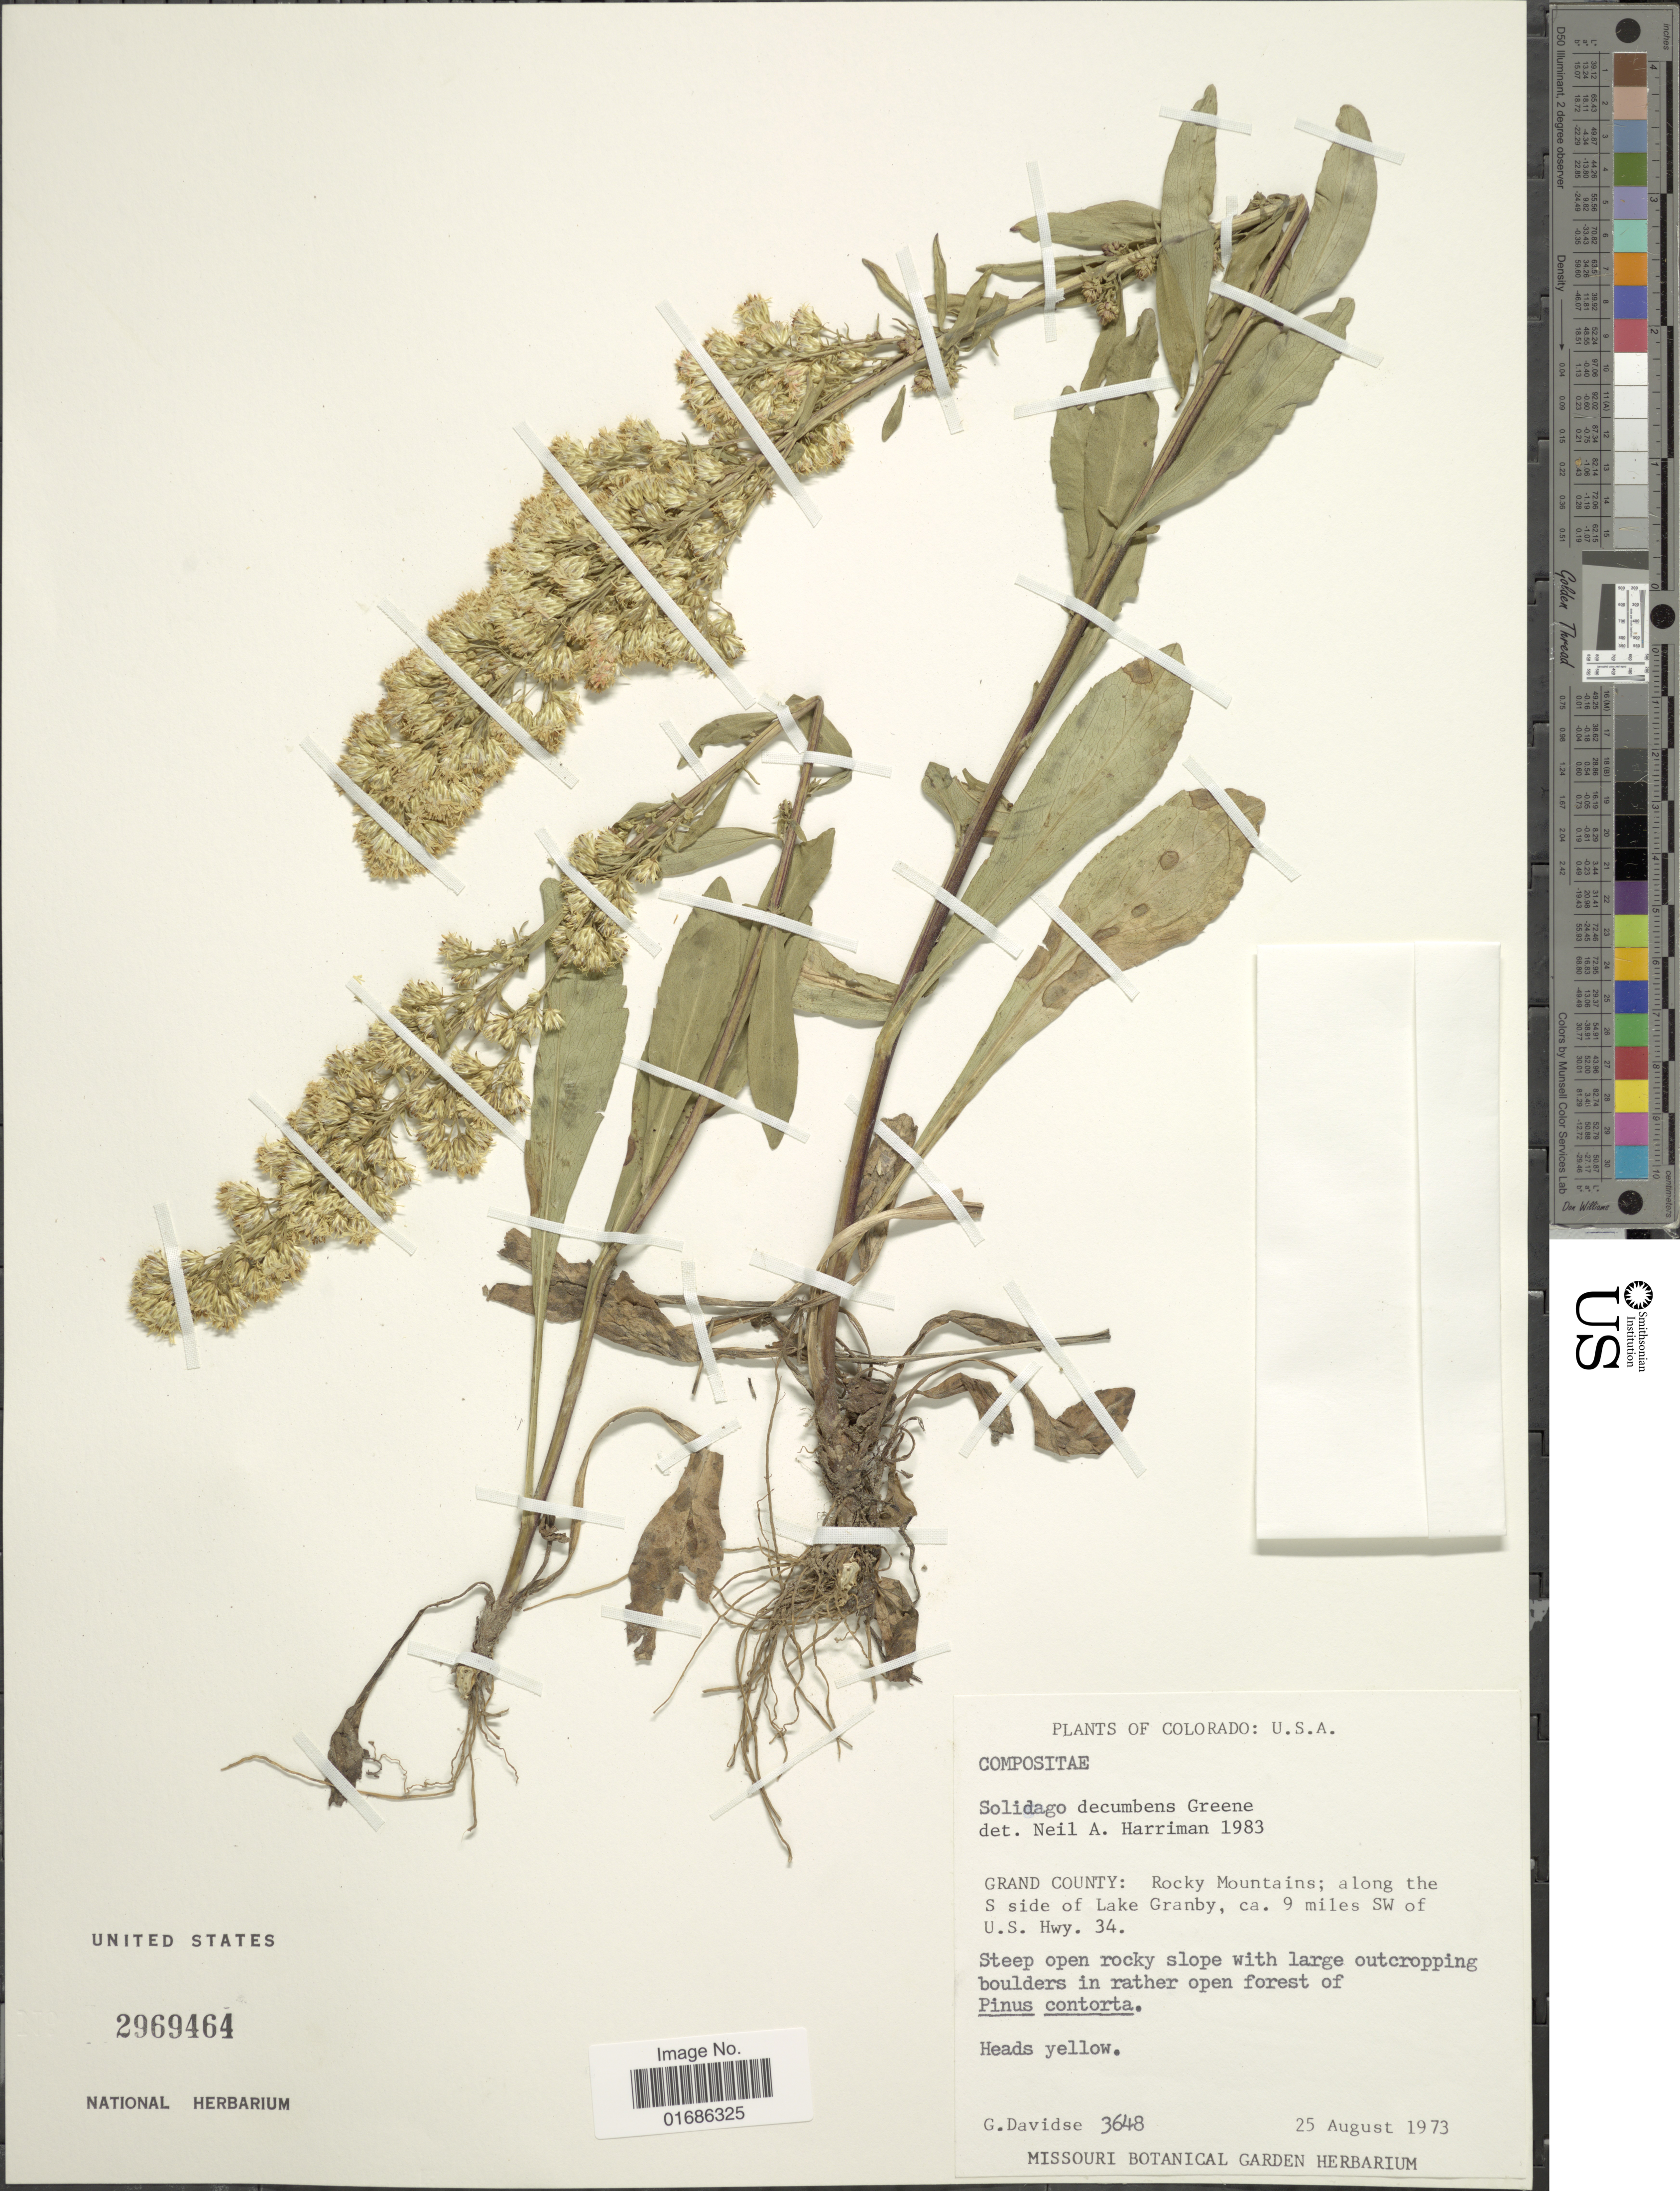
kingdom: Plantae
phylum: Tracheophyta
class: Magnoliopsida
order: Asterales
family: Asteraceae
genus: Solidago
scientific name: Solidago decumbens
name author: Greene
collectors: G. Davidse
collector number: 3648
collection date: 1973-08-25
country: United States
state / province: Colorado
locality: Grand County: Rocky Mountains; along the S side of Lake Grandby, ca. 9 miles SW of U.S. Hwy 34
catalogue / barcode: US 2969464